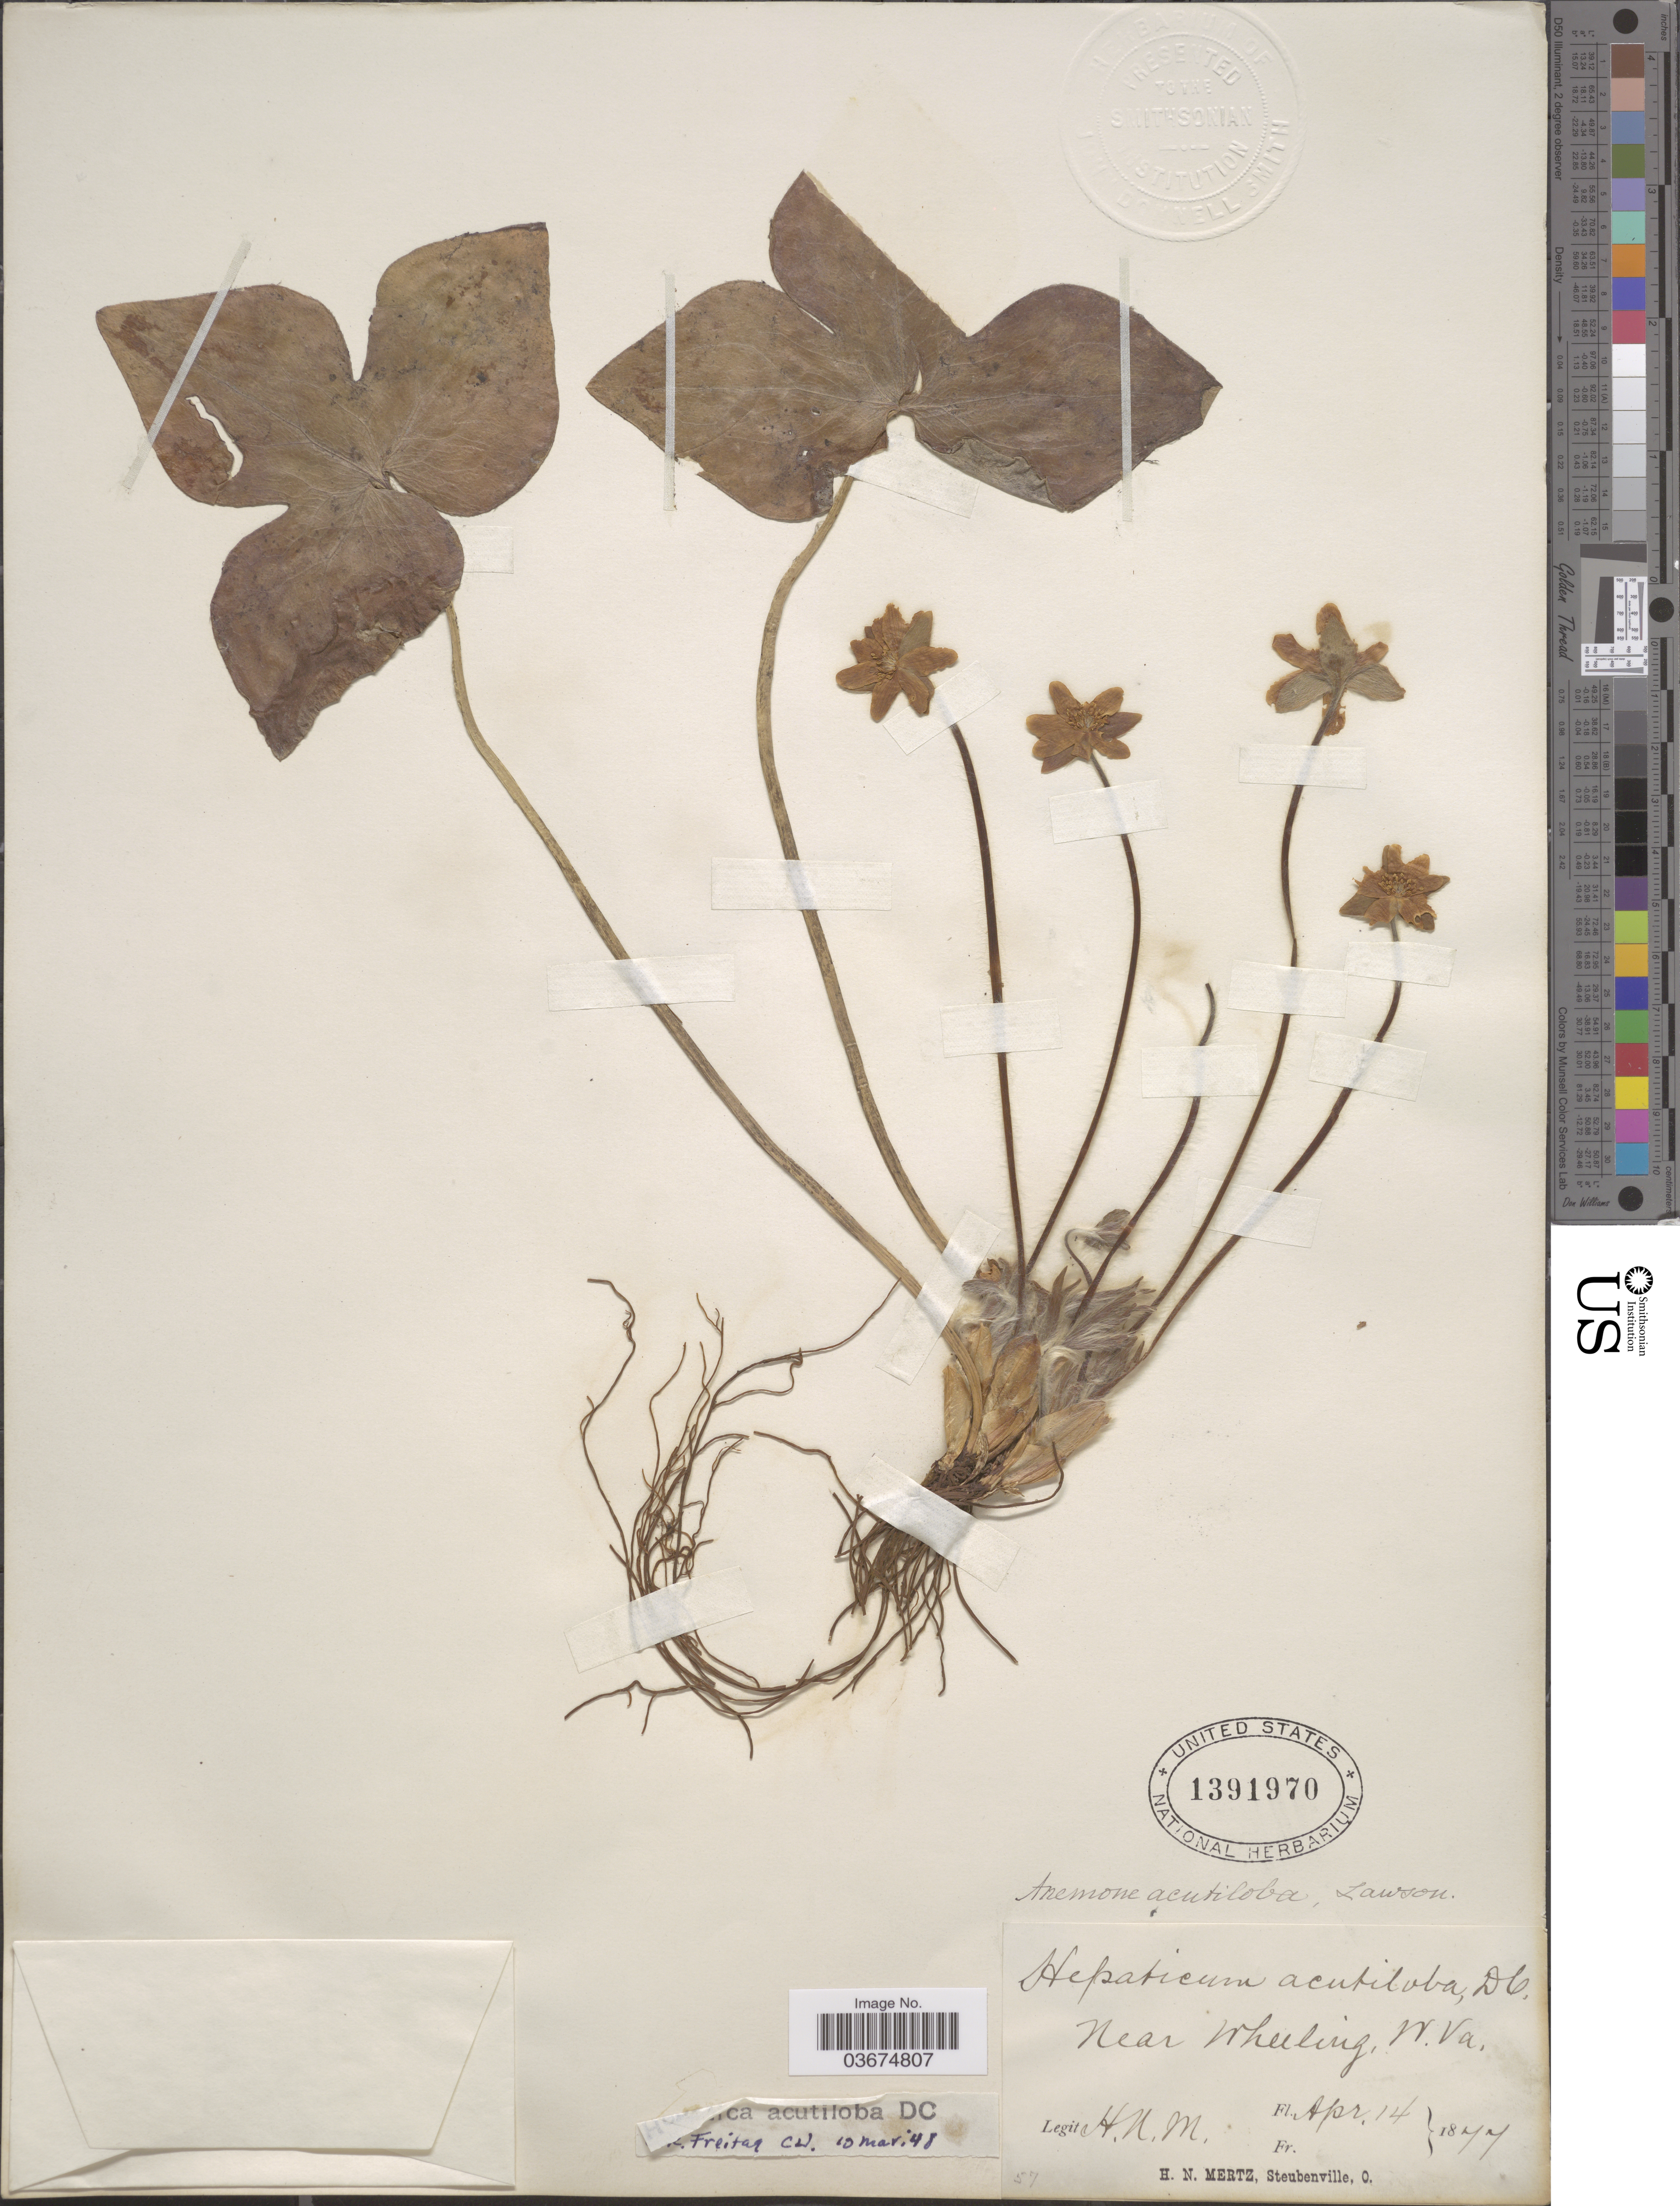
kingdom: Plantae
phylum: Tracheophyta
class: Magnoliopsida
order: Ranunculales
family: Ranunculaceae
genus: Hepatica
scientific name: Hepatica acutiloba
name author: DC.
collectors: H. Mertz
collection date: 1877-04-14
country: United States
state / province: West Virginia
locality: Near Wheeling.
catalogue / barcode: US 1391970